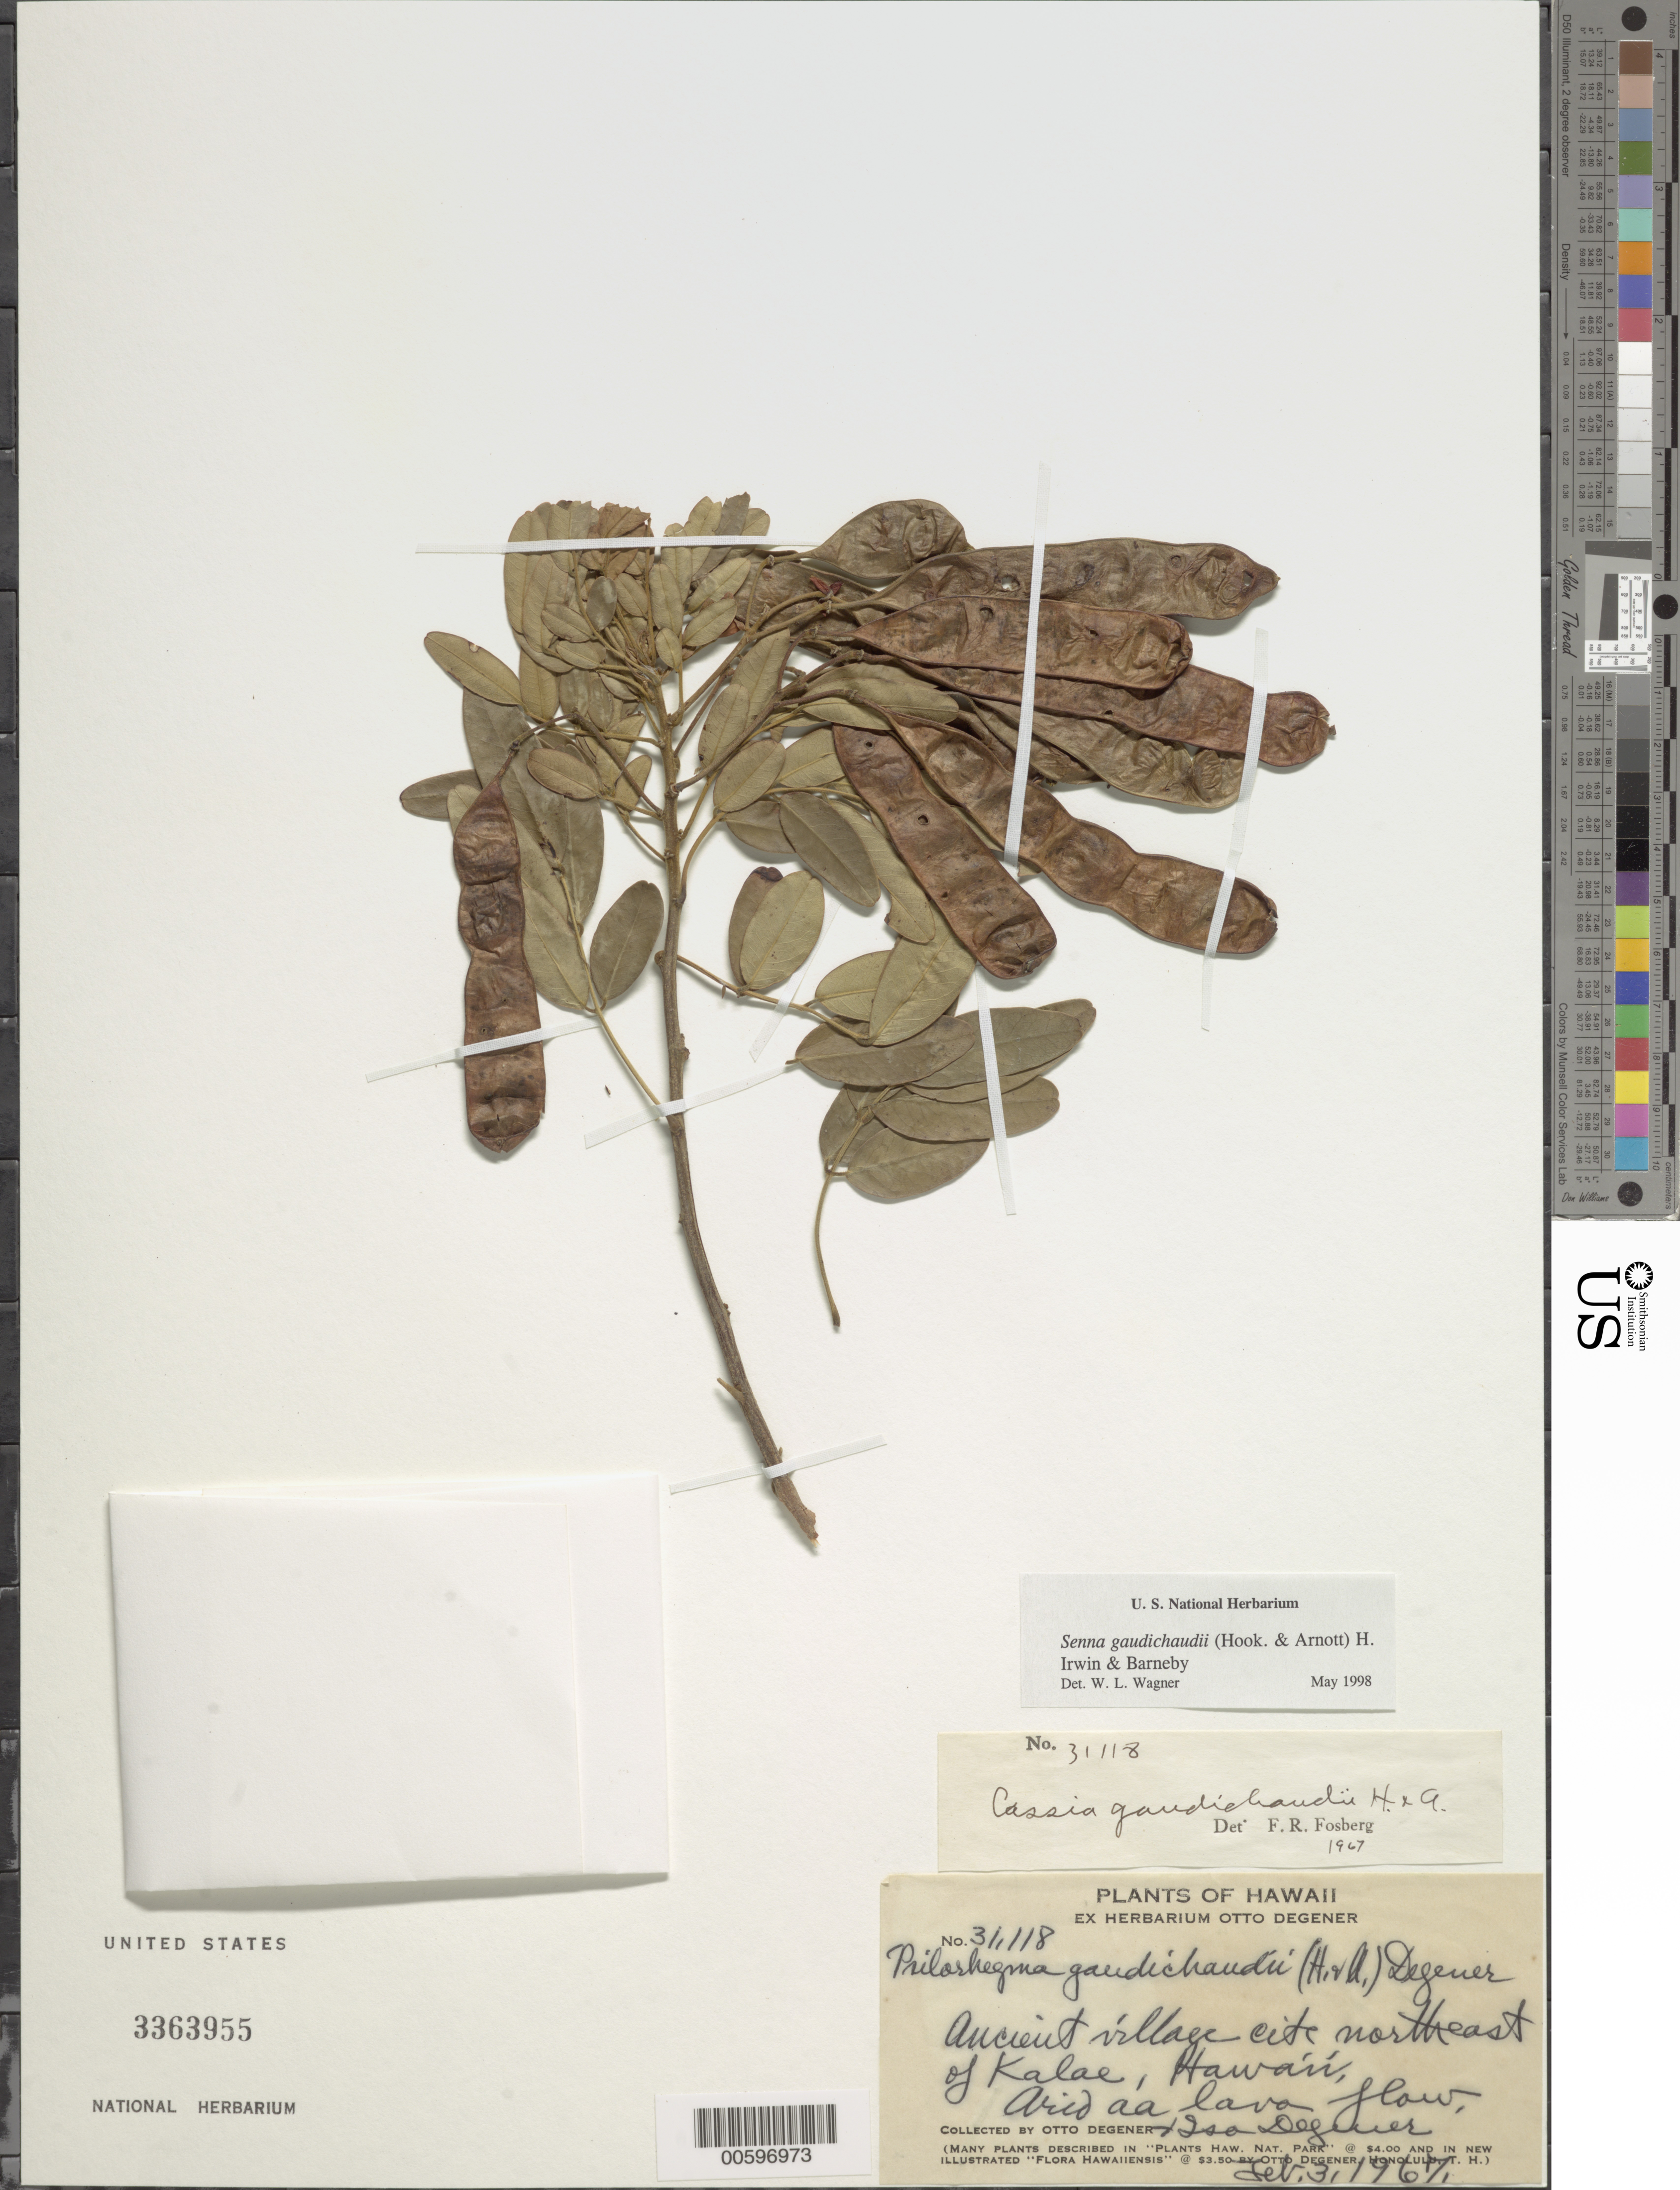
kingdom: Plantae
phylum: Tracheophyta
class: Magnoliopsida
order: Fabales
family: Fabaceae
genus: Senna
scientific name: Senna gaudichaudii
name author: (Hook. & Arn.) H.S. Irwin & Barneby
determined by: Wagner, W. L., (BOT), Smithsonian Institution - National Museum of Natural History (UNITED STATES)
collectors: O. Degener & I. Degener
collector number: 31118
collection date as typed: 3 Feb 1967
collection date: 1967-02-03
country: United States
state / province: Hawaii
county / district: Hawaii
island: Hawaii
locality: Ancient village cite NE of Kalae.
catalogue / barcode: US 3363955